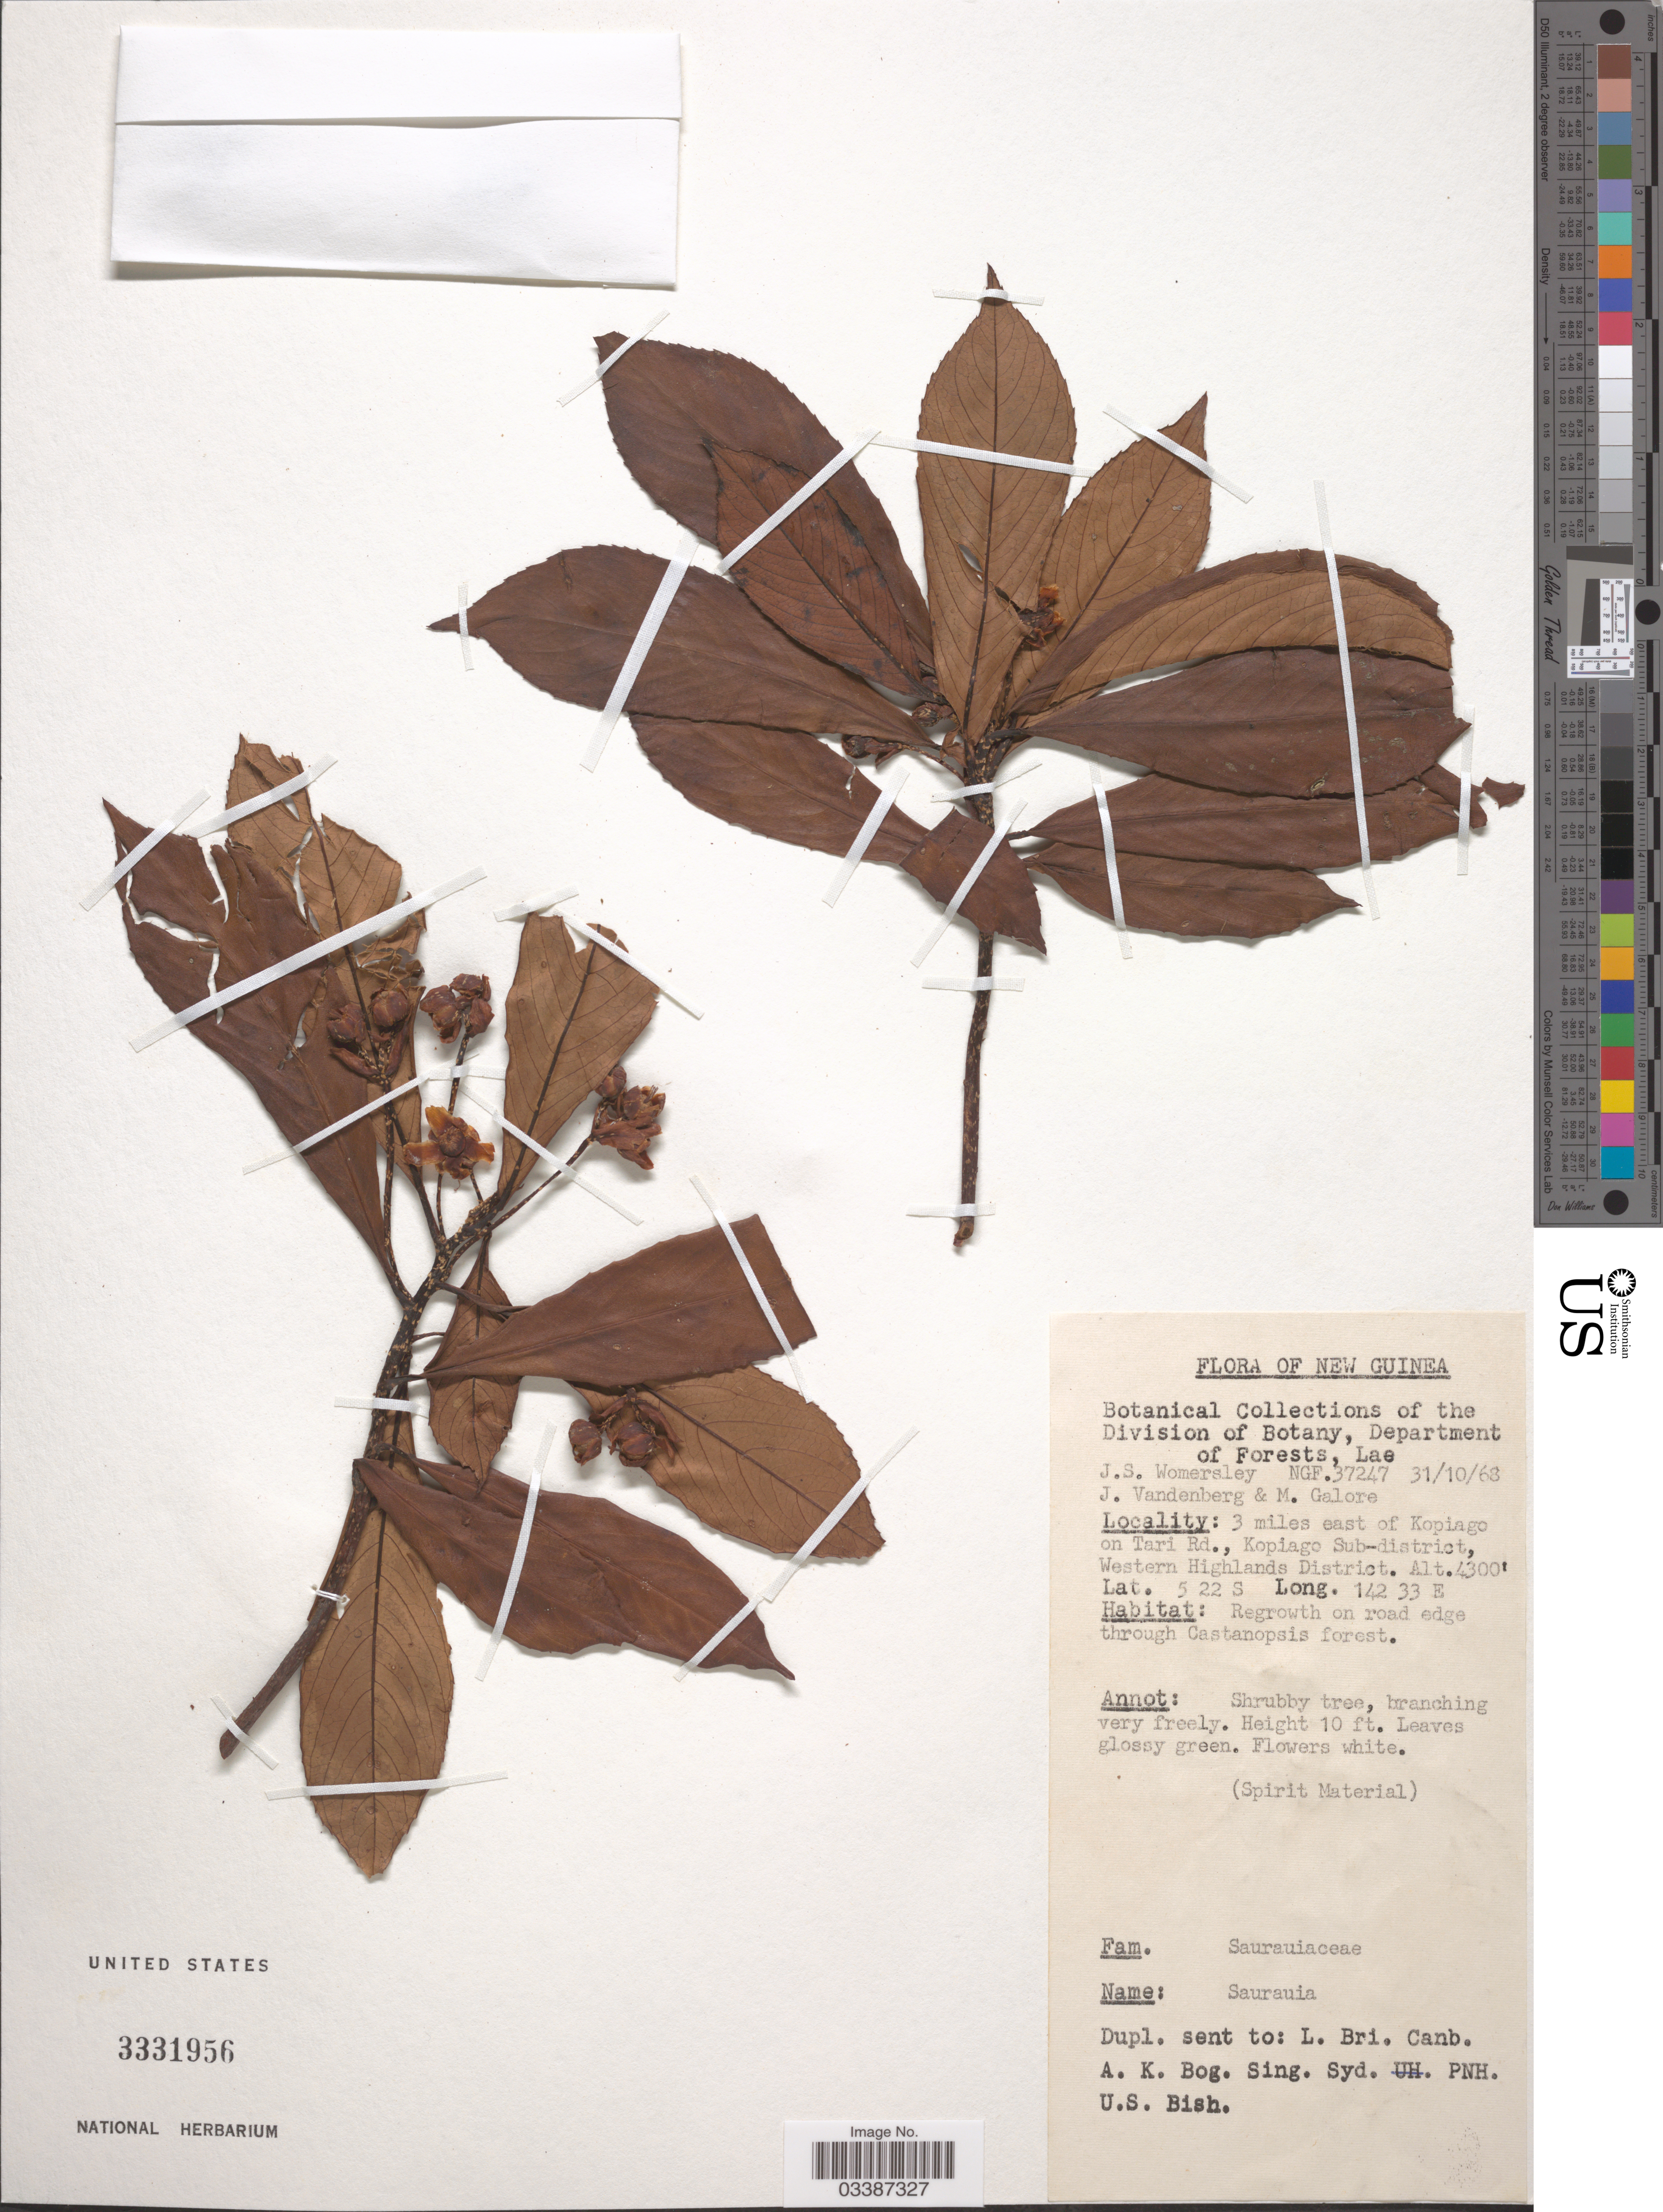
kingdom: Plantae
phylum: Tracheophyta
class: Magnoliopsida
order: Ericales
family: Actinidiaceae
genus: Saurauia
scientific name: Saurauia sp.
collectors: J. S. Womersley, J. Vandenberg & M. Galore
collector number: NGF3247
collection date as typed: Transcribed d/m/y: 31/10/68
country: Papua New Guinea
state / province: Western Highlands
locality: New Guinea. 3 miles east of Kopiago on Tari Rd., Kopiago Sub-dsitrict, Western Highlands District.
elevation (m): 1311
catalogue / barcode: US 3331956